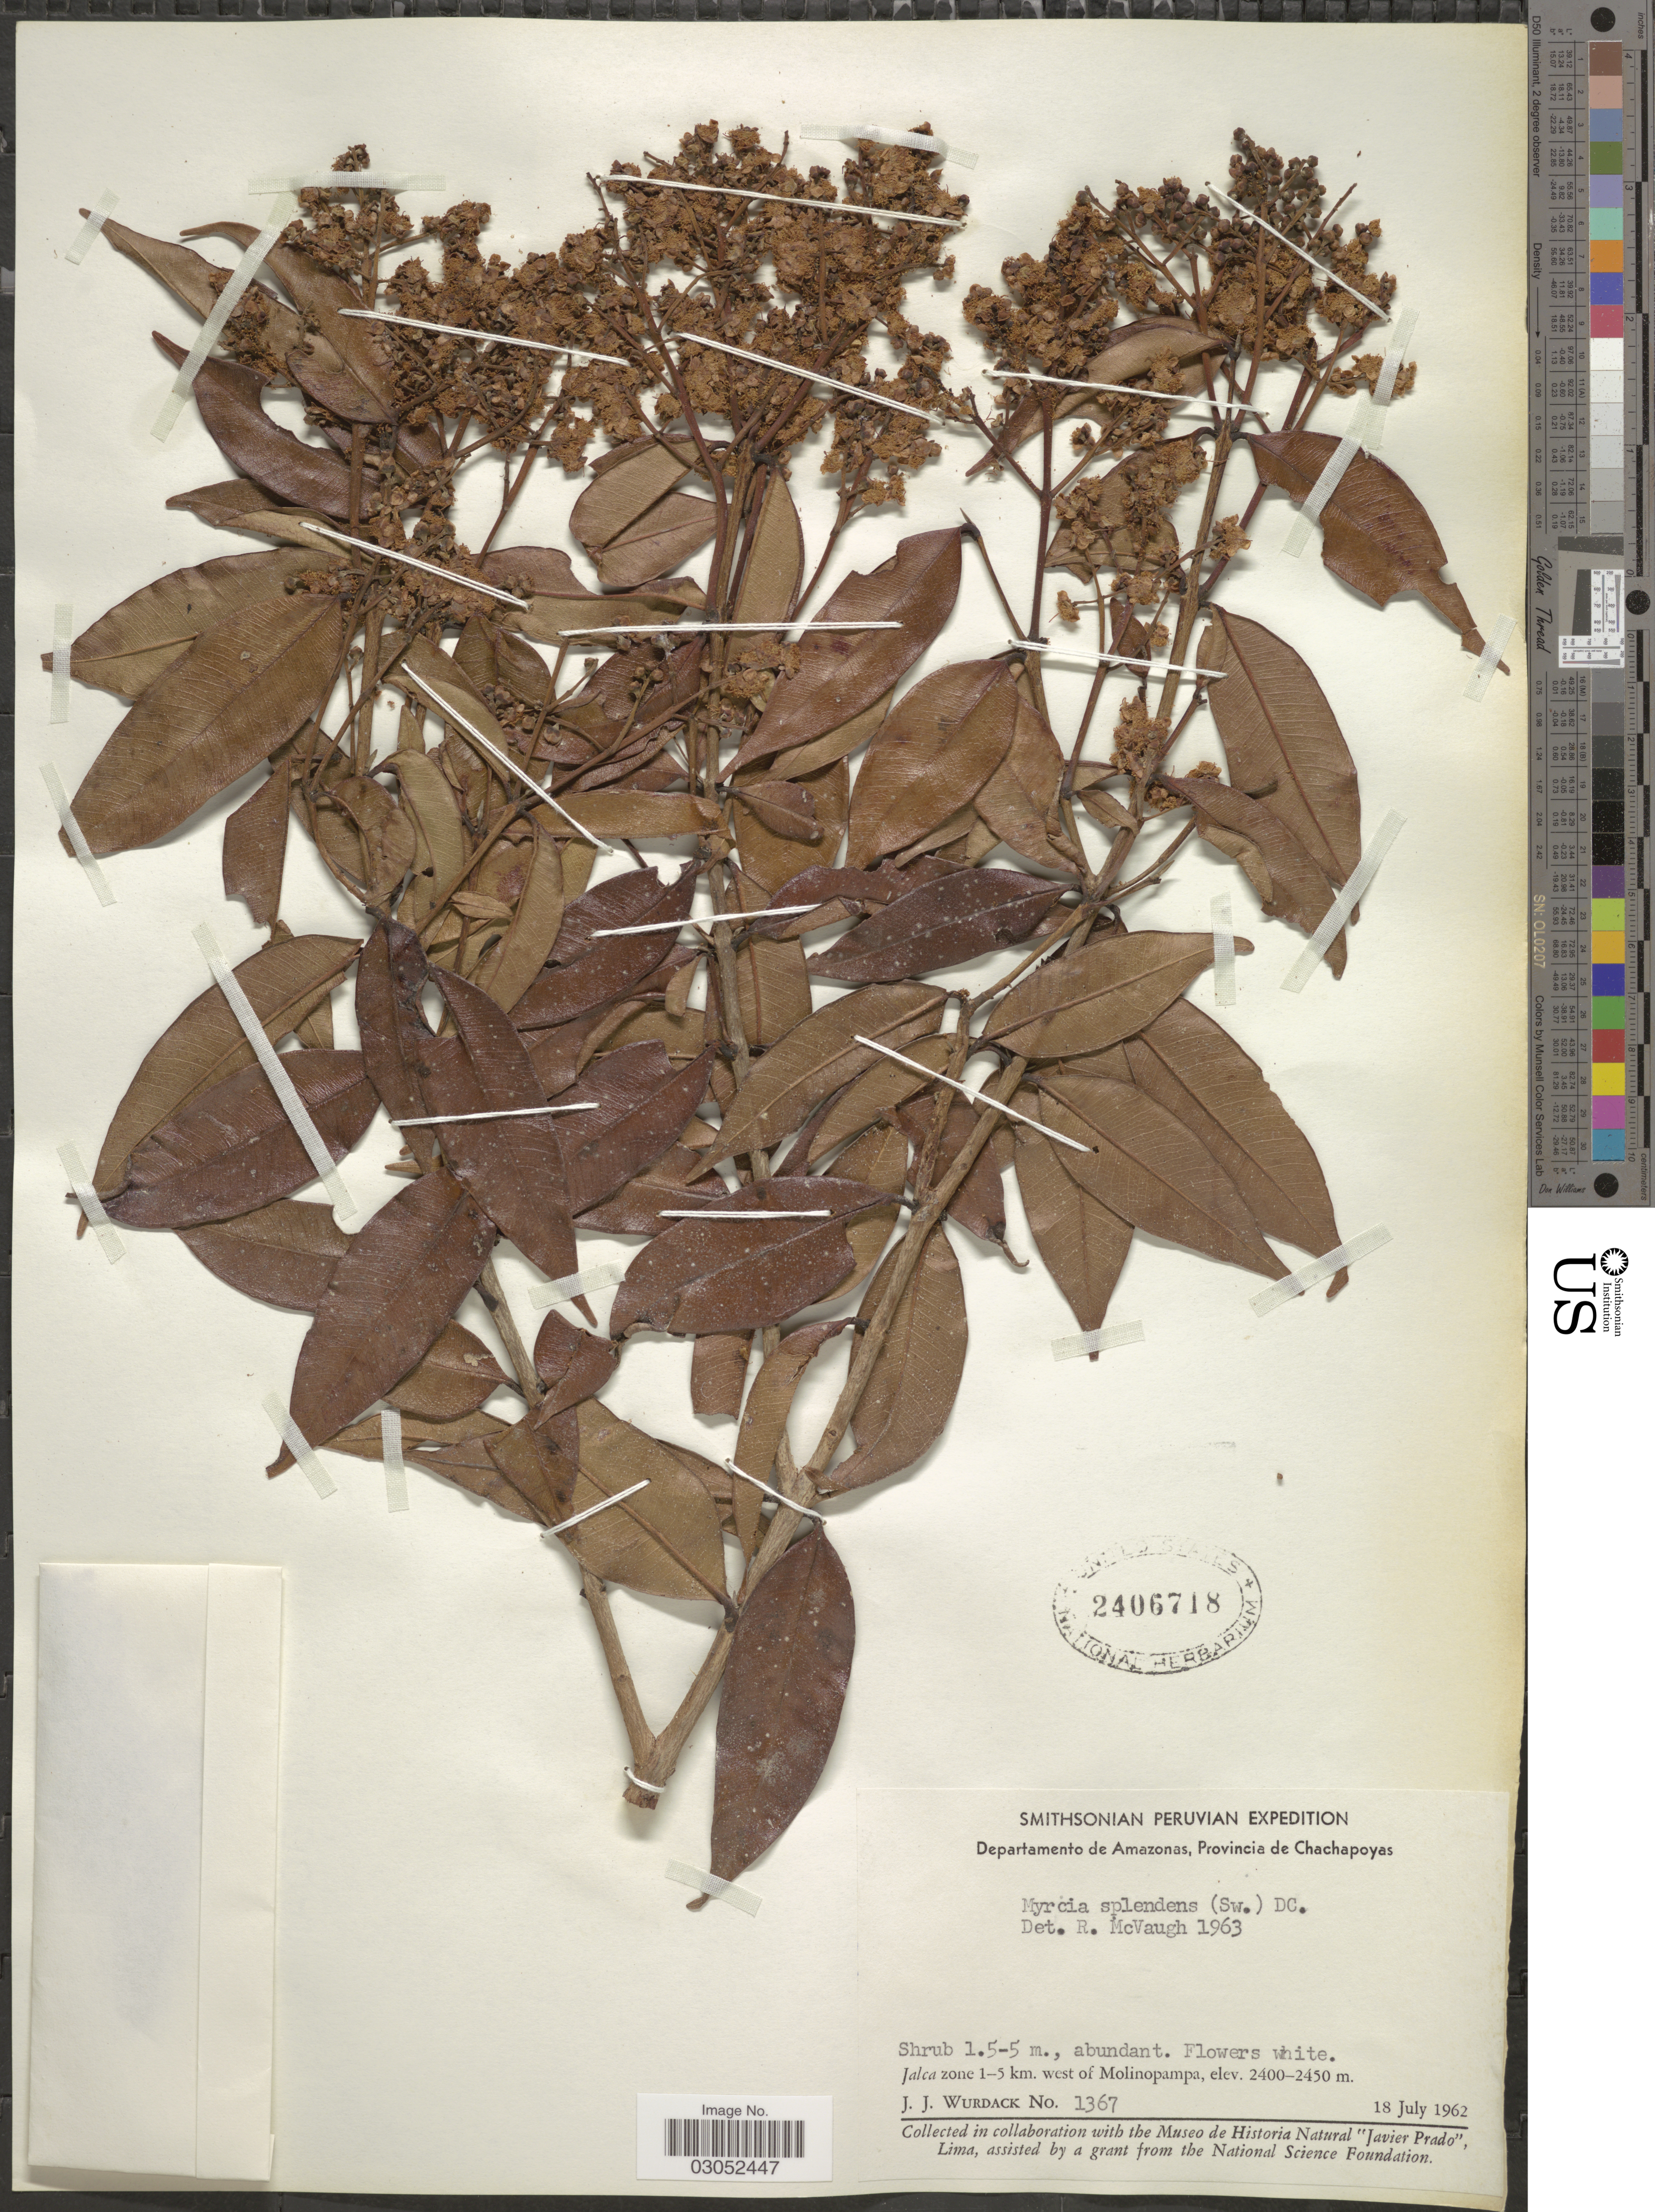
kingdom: Plantae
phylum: Tracheophyta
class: Magnoliopsida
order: Myrtales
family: Myrtaceae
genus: Myrcia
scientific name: Myrcia splendens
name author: (Sw.) DC.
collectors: J. J. Wurdack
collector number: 1367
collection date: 1962-07-18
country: Peru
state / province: Amazonas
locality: Departamento de Amazonas, Provincia de Chachapoyas. Jalca zone 1-5 km. west of Molinopampa.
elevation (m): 2400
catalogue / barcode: US 2406718